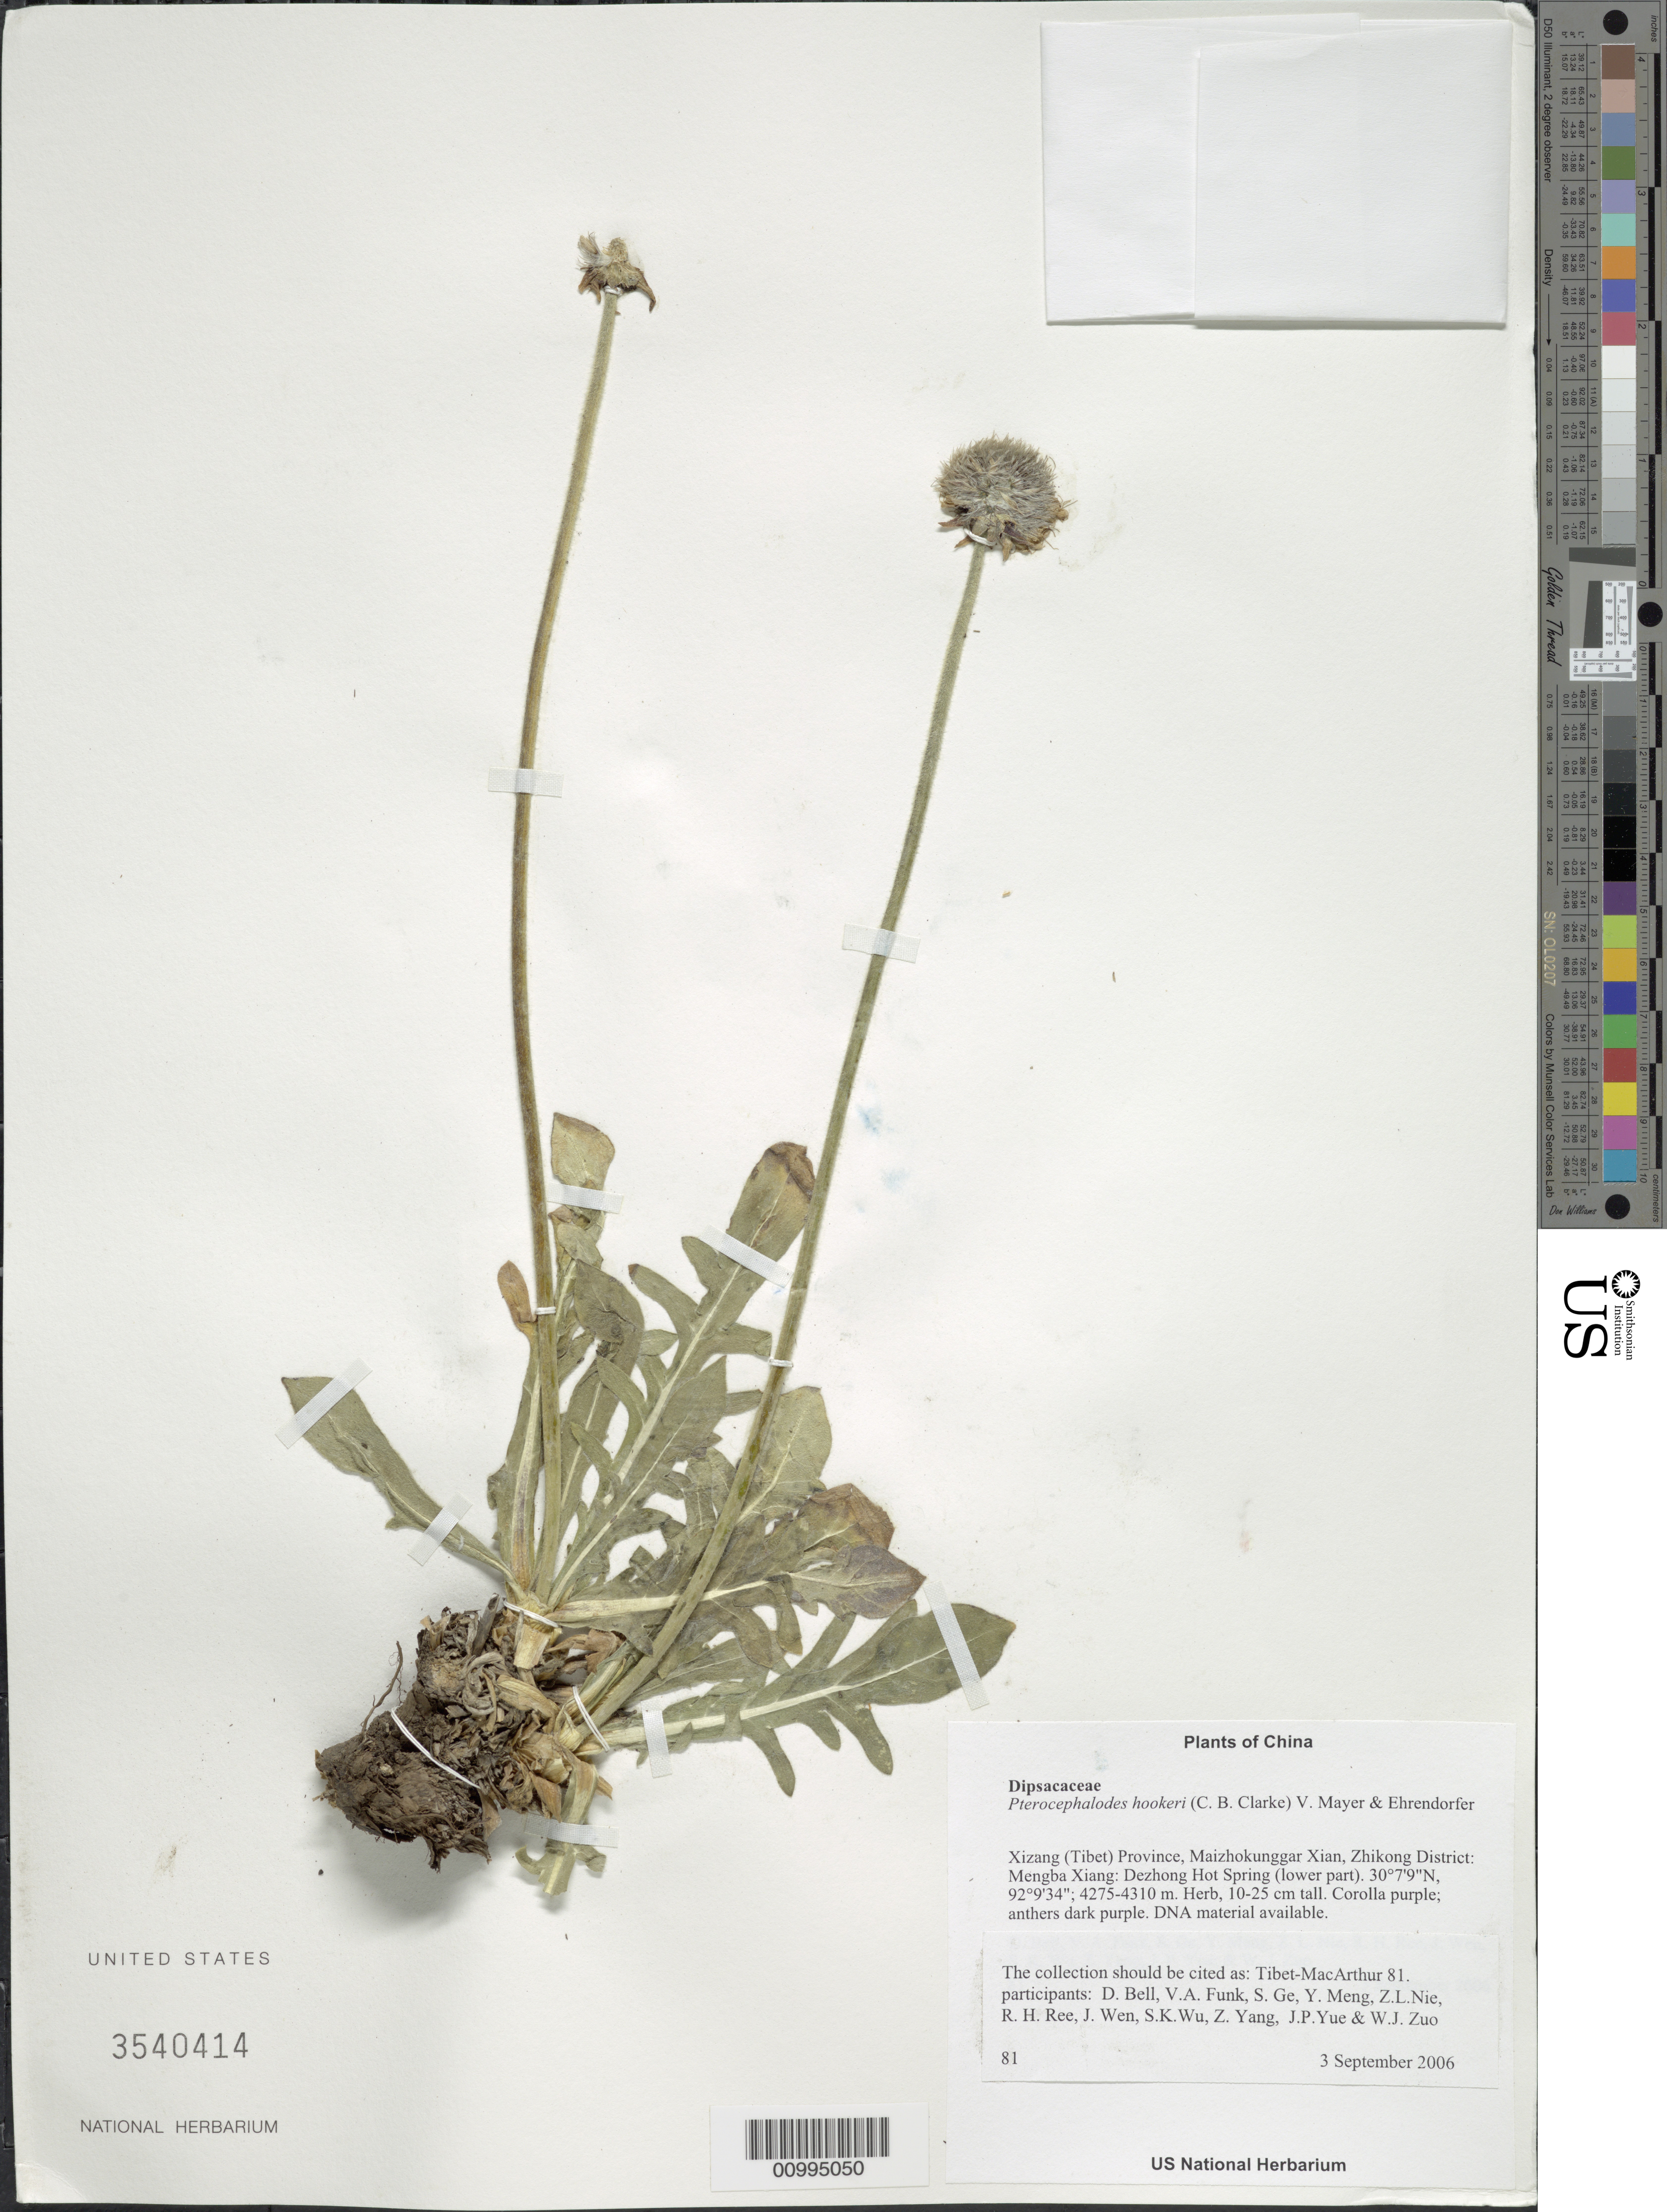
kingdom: Plantae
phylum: Tracheophyta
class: Magnoliopsida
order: Dipsacales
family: Caprifoliaceae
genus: Pterocephalus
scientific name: Pterocephalus hookeri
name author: (C.B. Clarke) V. Mayer & Ehrend.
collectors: Tibet-MacArthur, D. A. Bell, V. Funk, S. Ge, Y. Meng, Z. Nie, R. Ree, J. Wen, S. K. Wu, Z. Yang, J. Yue & W. Zuo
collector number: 81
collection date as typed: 03 Sep 2006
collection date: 2006-09-03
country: China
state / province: Xizang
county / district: Maizhokunggar Xian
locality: Zhikong District: Mengba Xiang:Dezhong Hot Spring (lower part).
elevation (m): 4275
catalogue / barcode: US 3540414